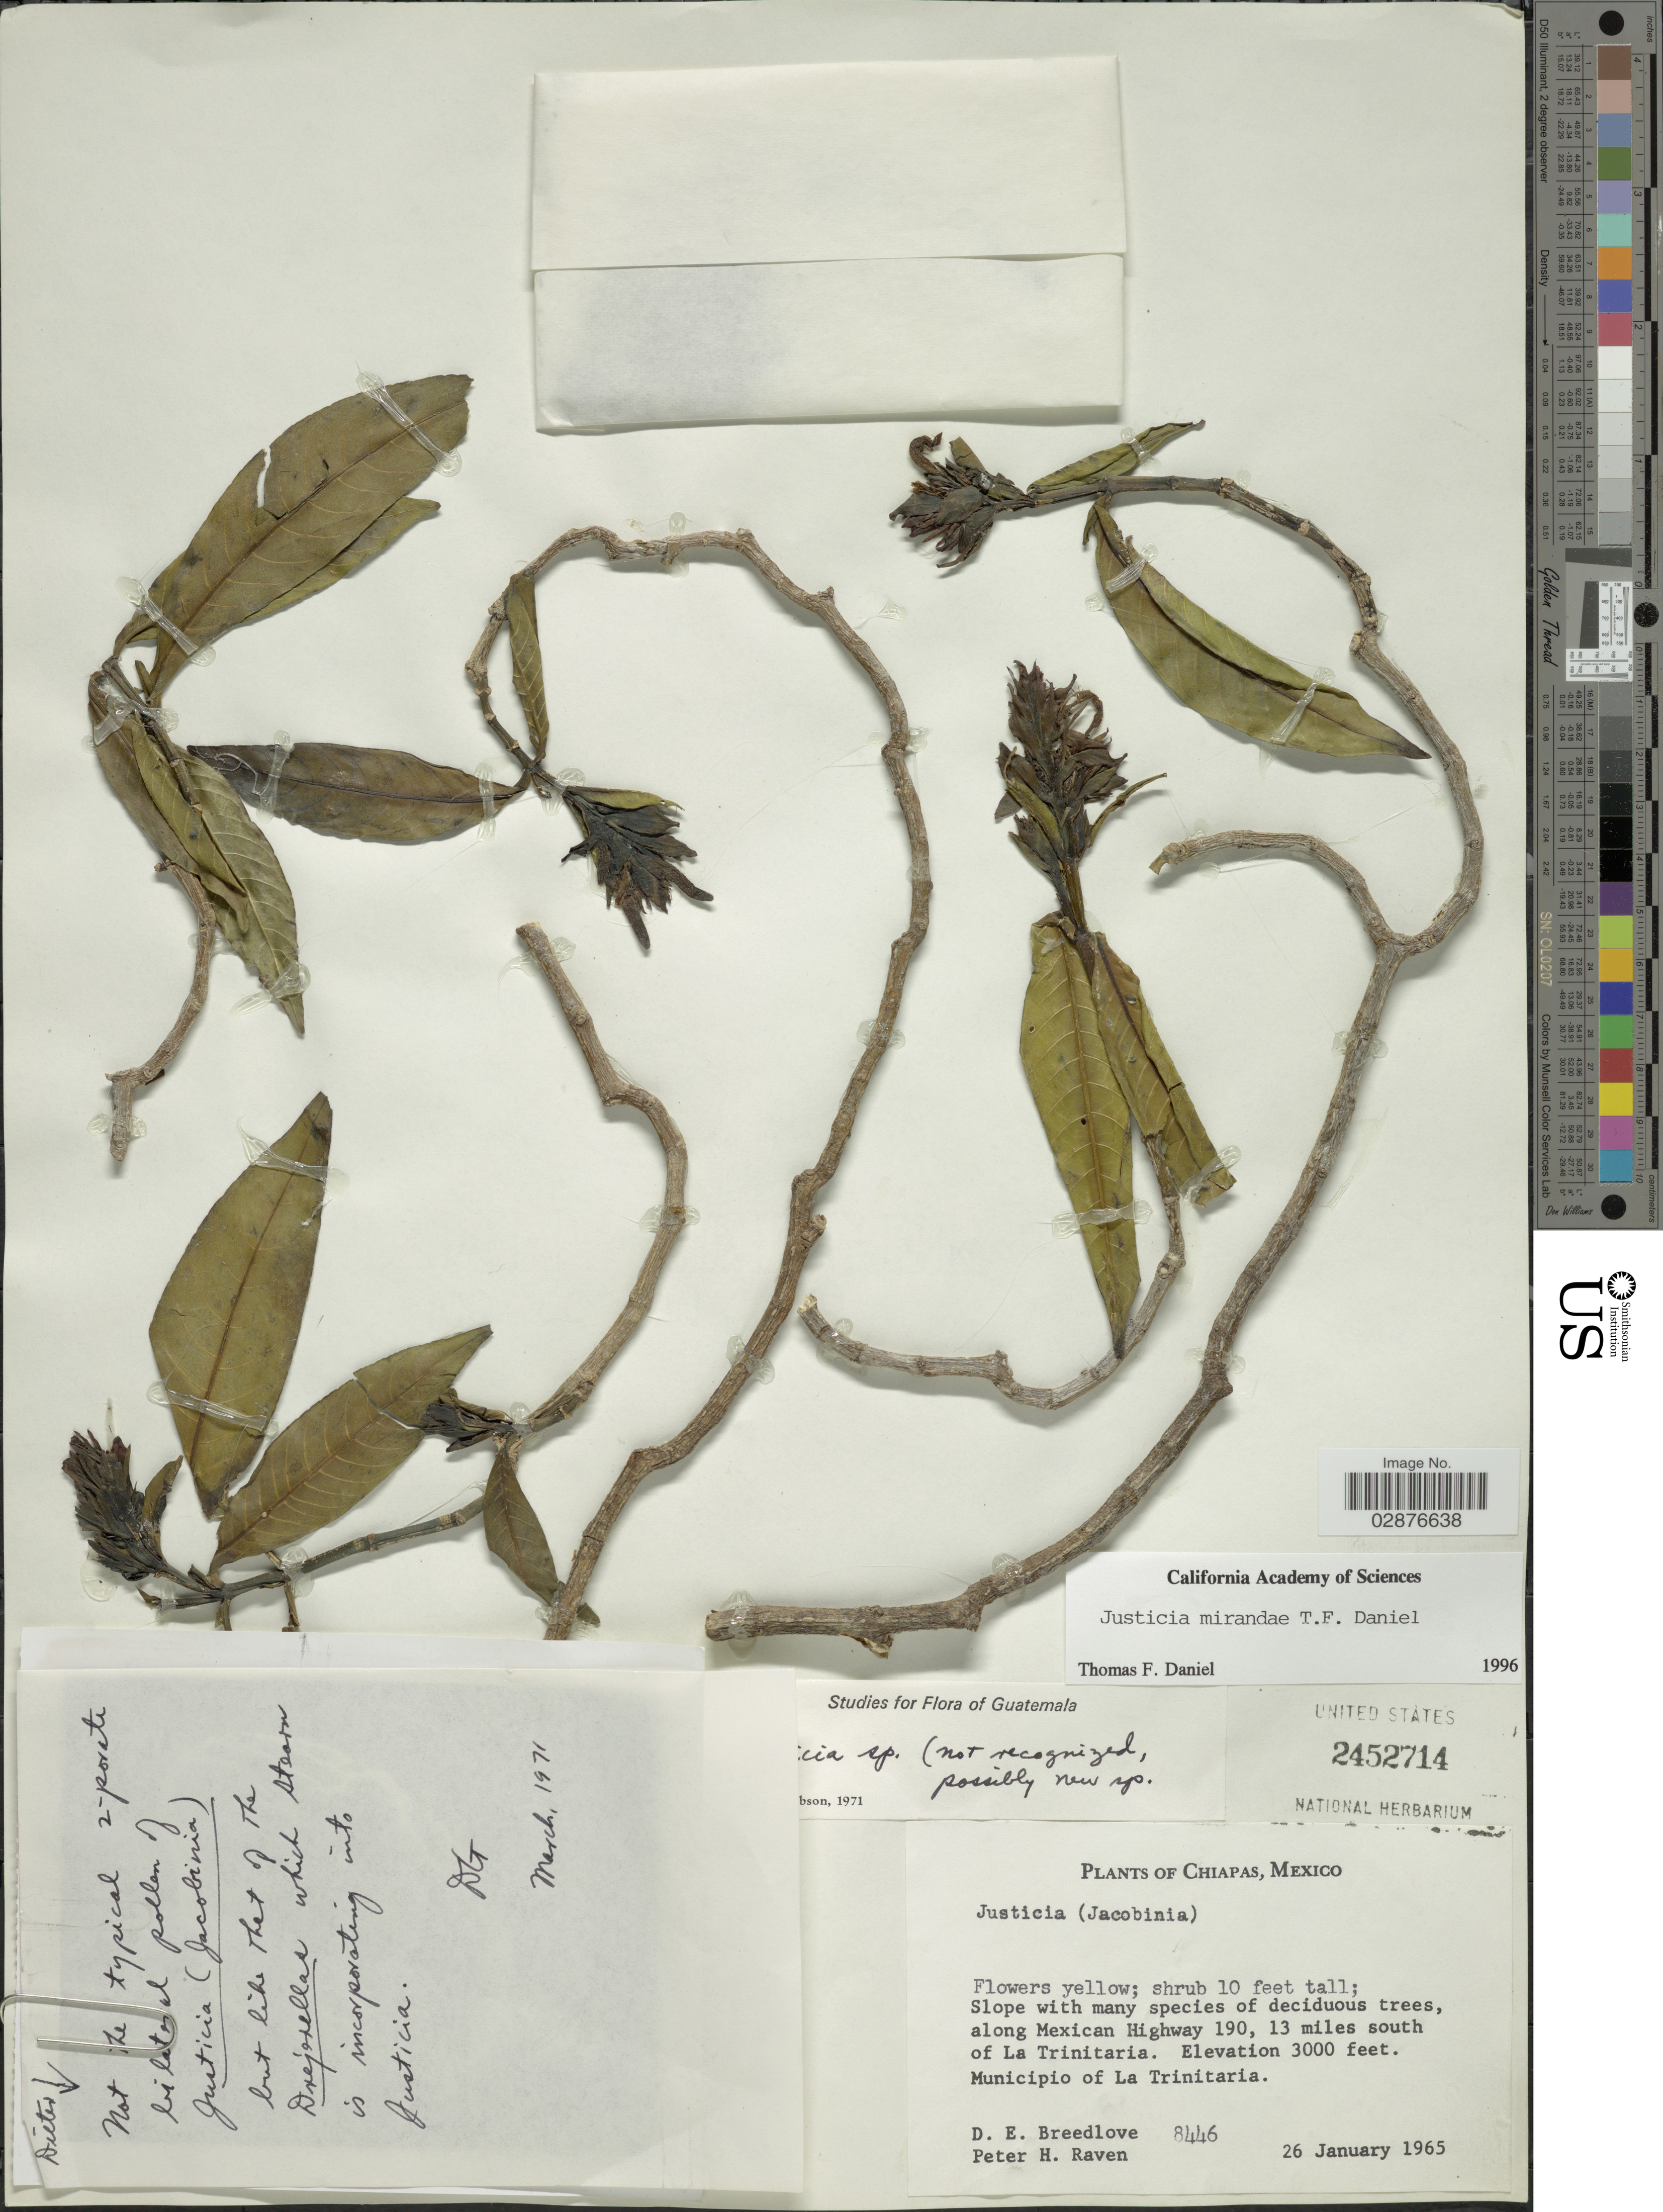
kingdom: Plantae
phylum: Tracheophyta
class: Magnoliopsida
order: Lamiales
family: Acanthaceae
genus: Justicia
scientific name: Justicia mirandae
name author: T.F. Daniel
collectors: D. E. Breedlove & P. Raven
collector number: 8446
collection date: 1965-01-26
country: Mexico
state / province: Chiapas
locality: Along Mexican Highway 190, 13 miles south of La Trinitaria. Municipio of La Trinitaria.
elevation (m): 914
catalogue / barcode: US 2452714